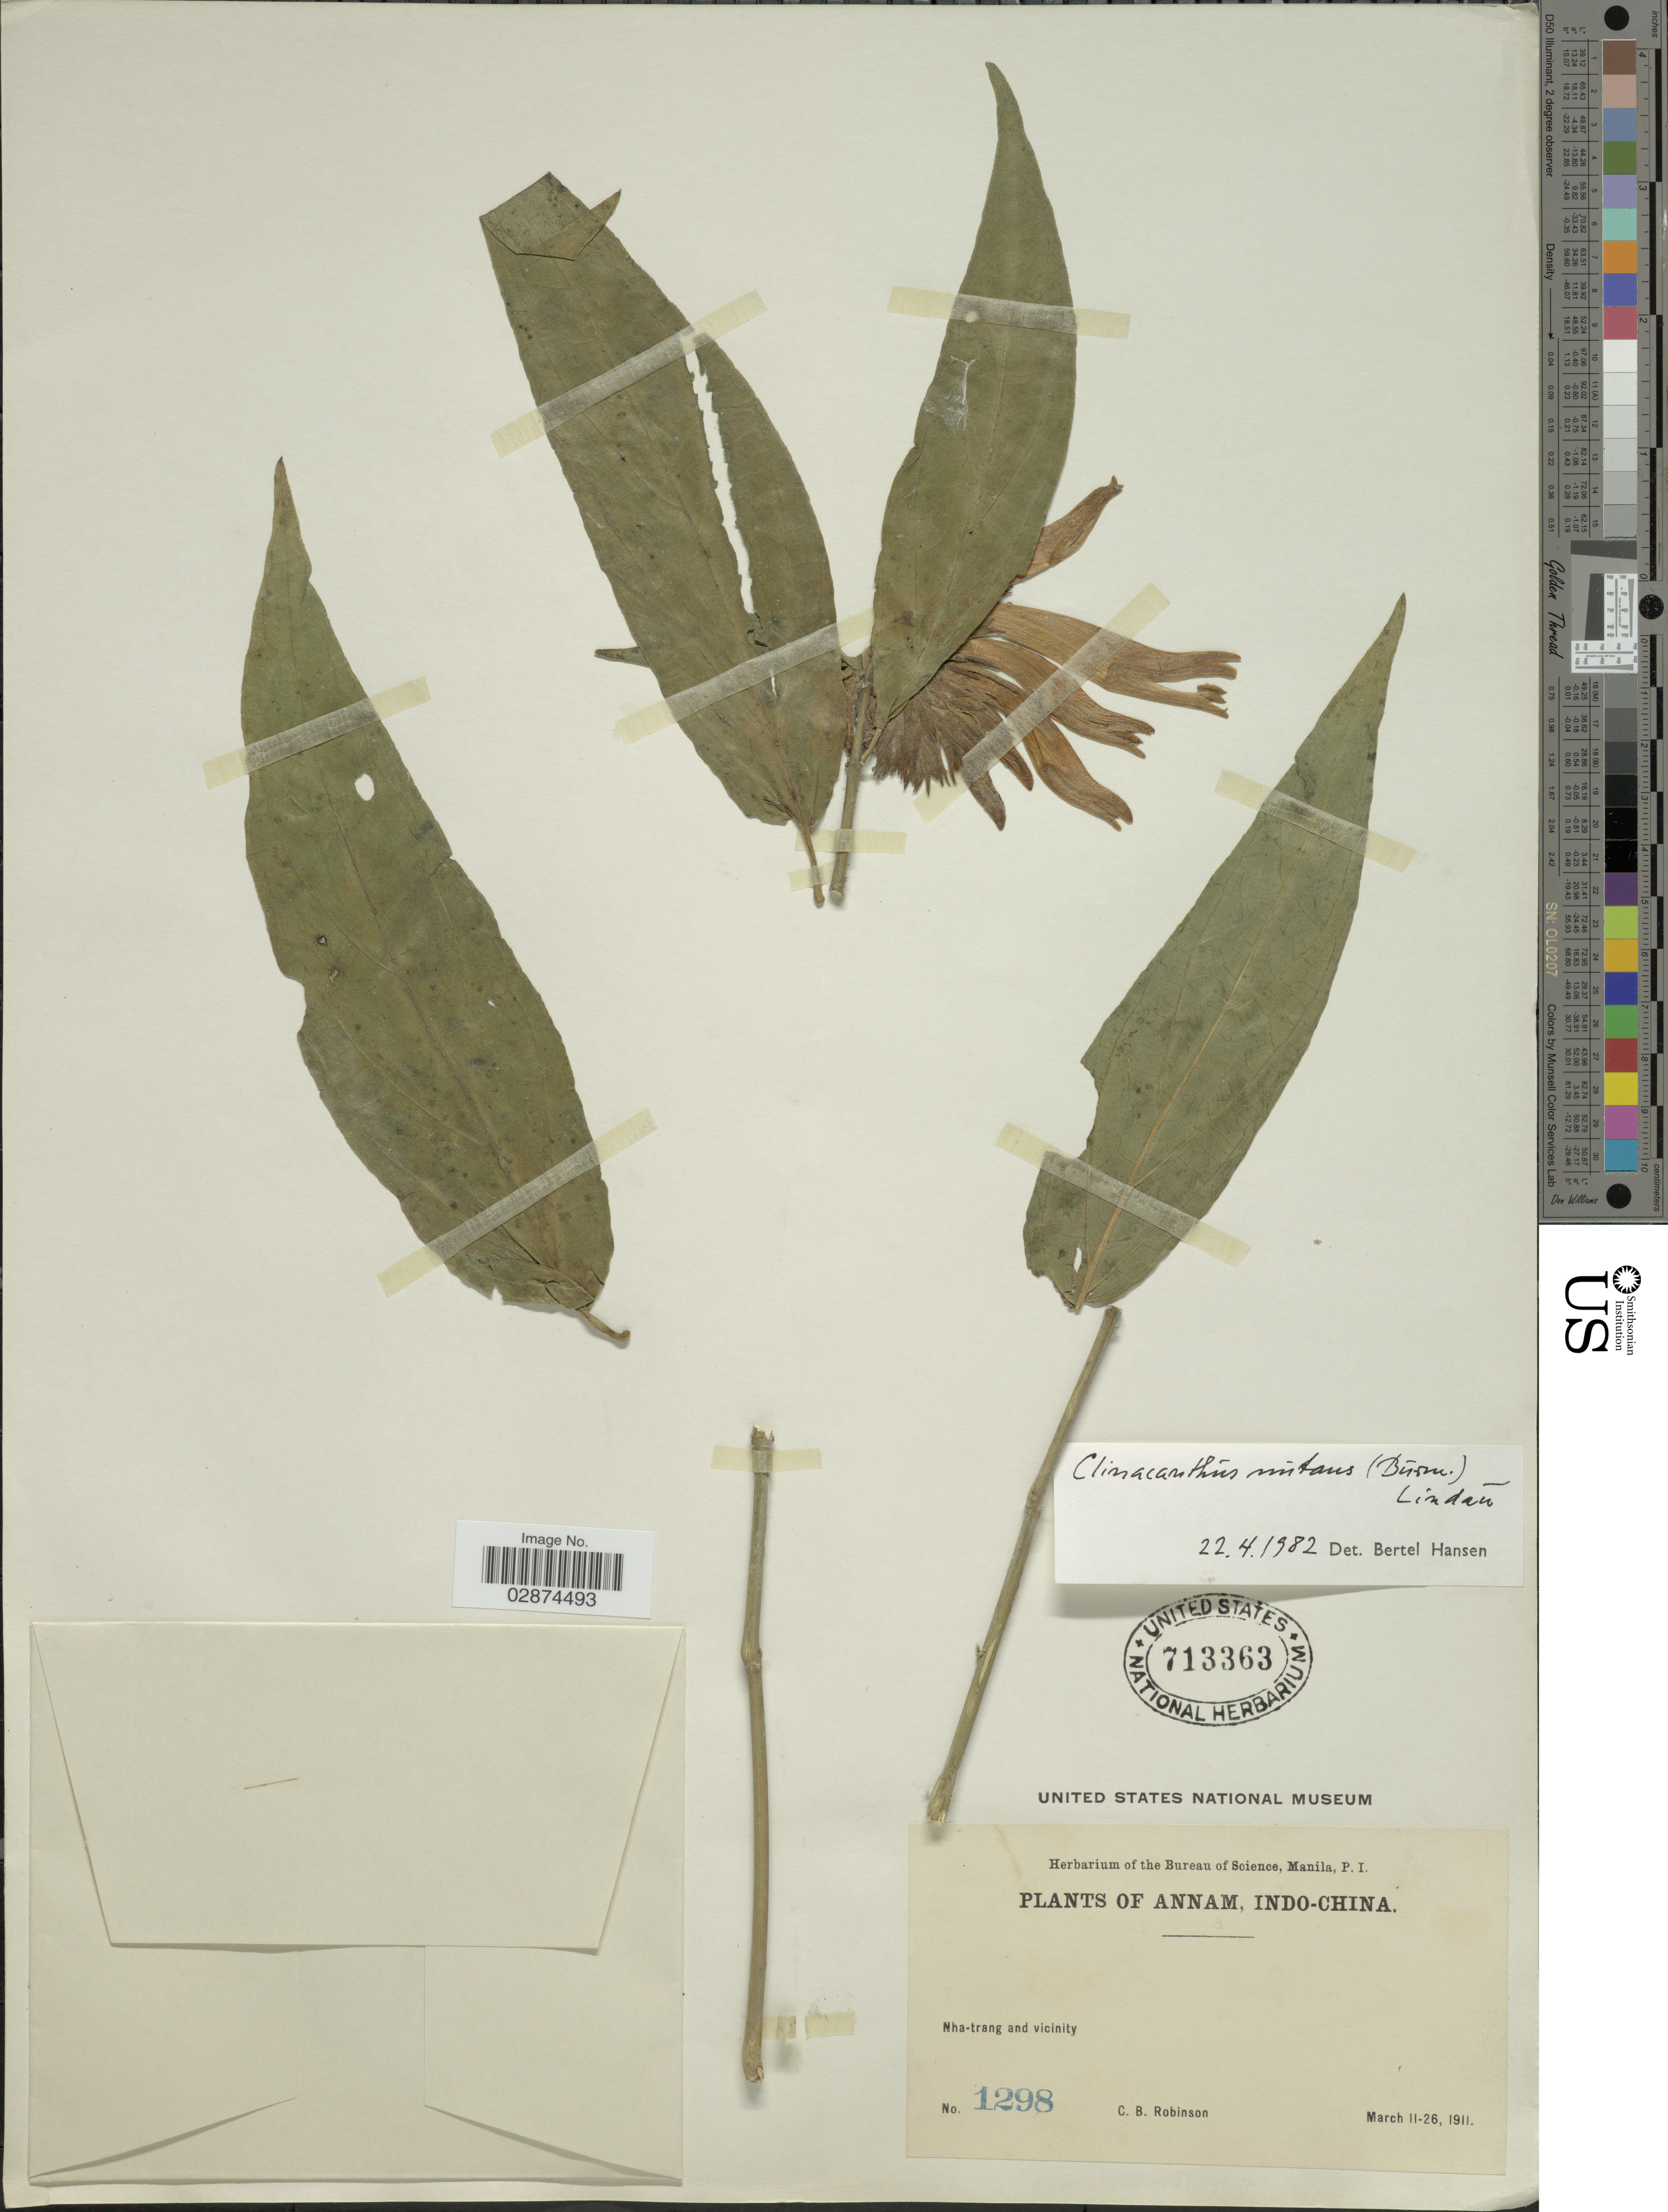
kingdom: Plantae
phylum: Tracheophyta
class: Magnoliopsida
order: Lamiales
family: Acanthaceae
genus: Clinacanthus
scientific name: Clinacanthus nutans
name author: Landau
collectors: C. Robinson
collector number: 1298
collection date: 1911-03-11/1911-03-26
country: Vietnam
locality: Nha-trang and vicinity.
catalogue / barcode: US 713363